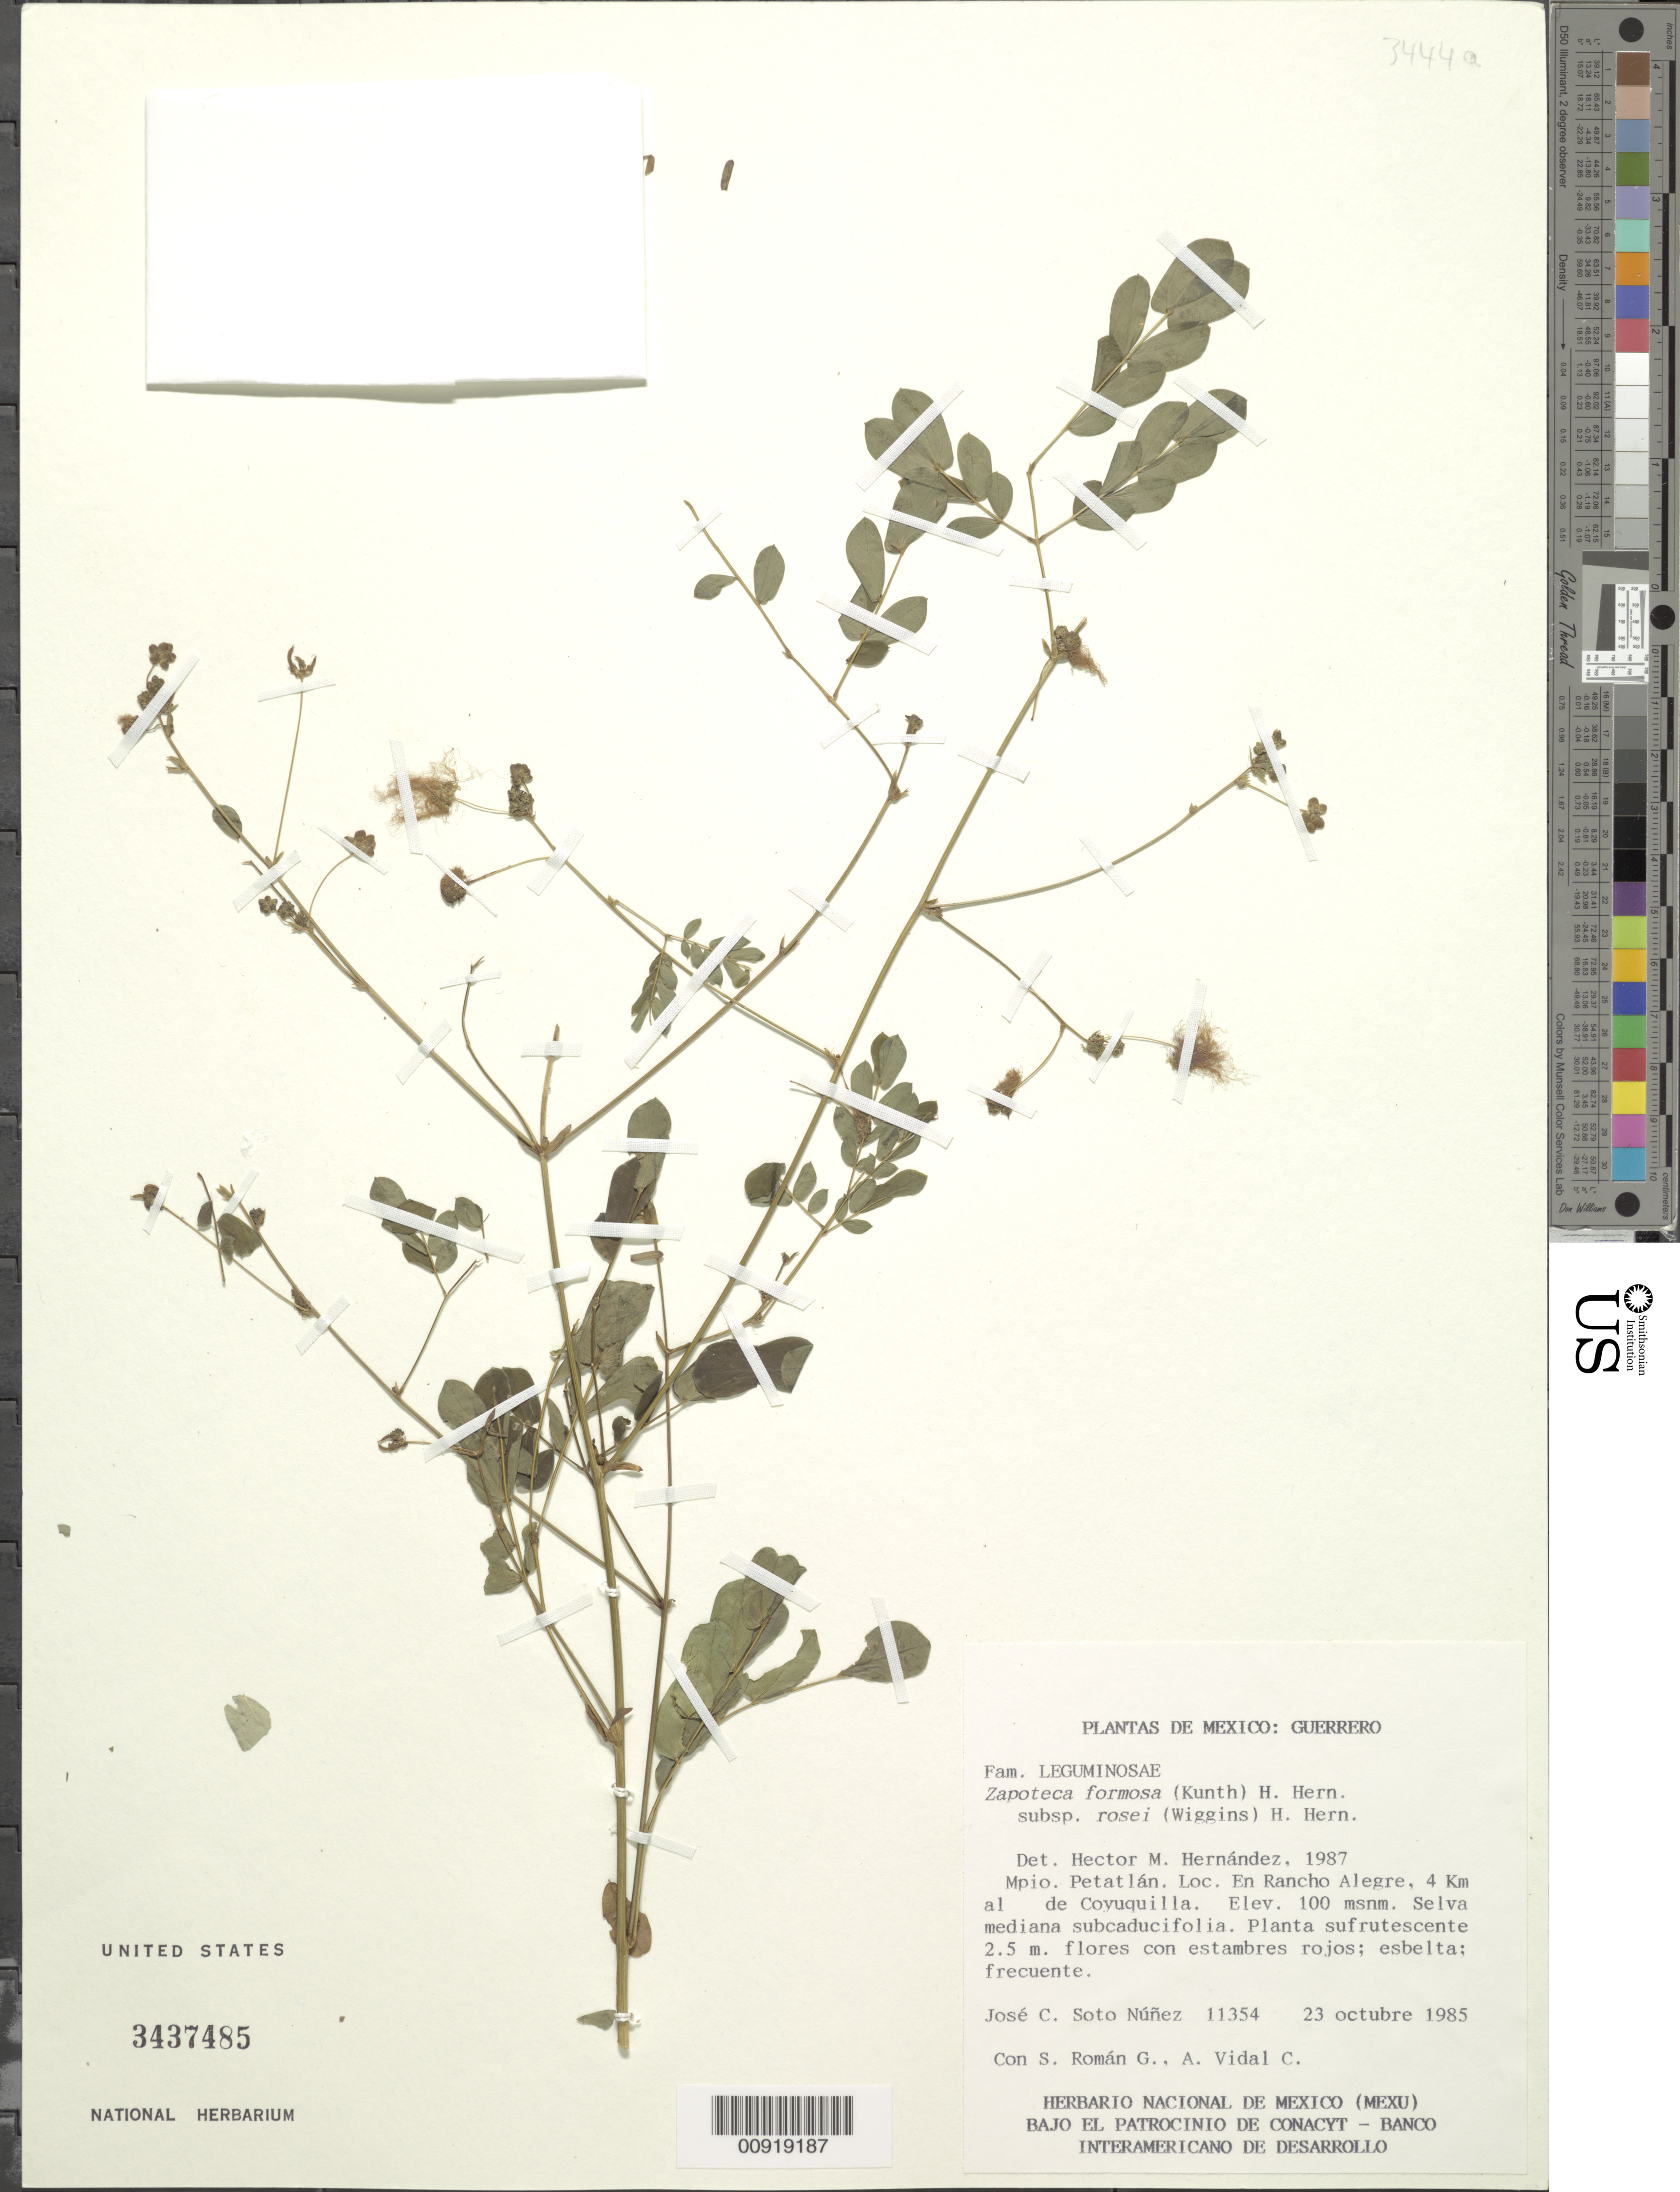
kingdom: Plantae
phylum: Tracheophyta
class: Magnoliopsida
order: Fabales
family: Fabaceae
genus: Zapoteca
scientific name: Zapoteca formosa subsp. rosei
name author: (Wiggins) H.M. Hern.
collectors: J. C. Soto Núñez, S. Román G. & A. Vidal C.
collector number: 11354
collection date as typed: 23 Oct 1985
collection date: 1985-10-23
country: Mexico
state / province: Guerrero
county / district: Petatlán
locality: Rancho Alegre, 4 km al _ [sic] de Coyuquilla.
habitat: Selva mediana subcaducifolia.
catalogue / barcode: US 3437485